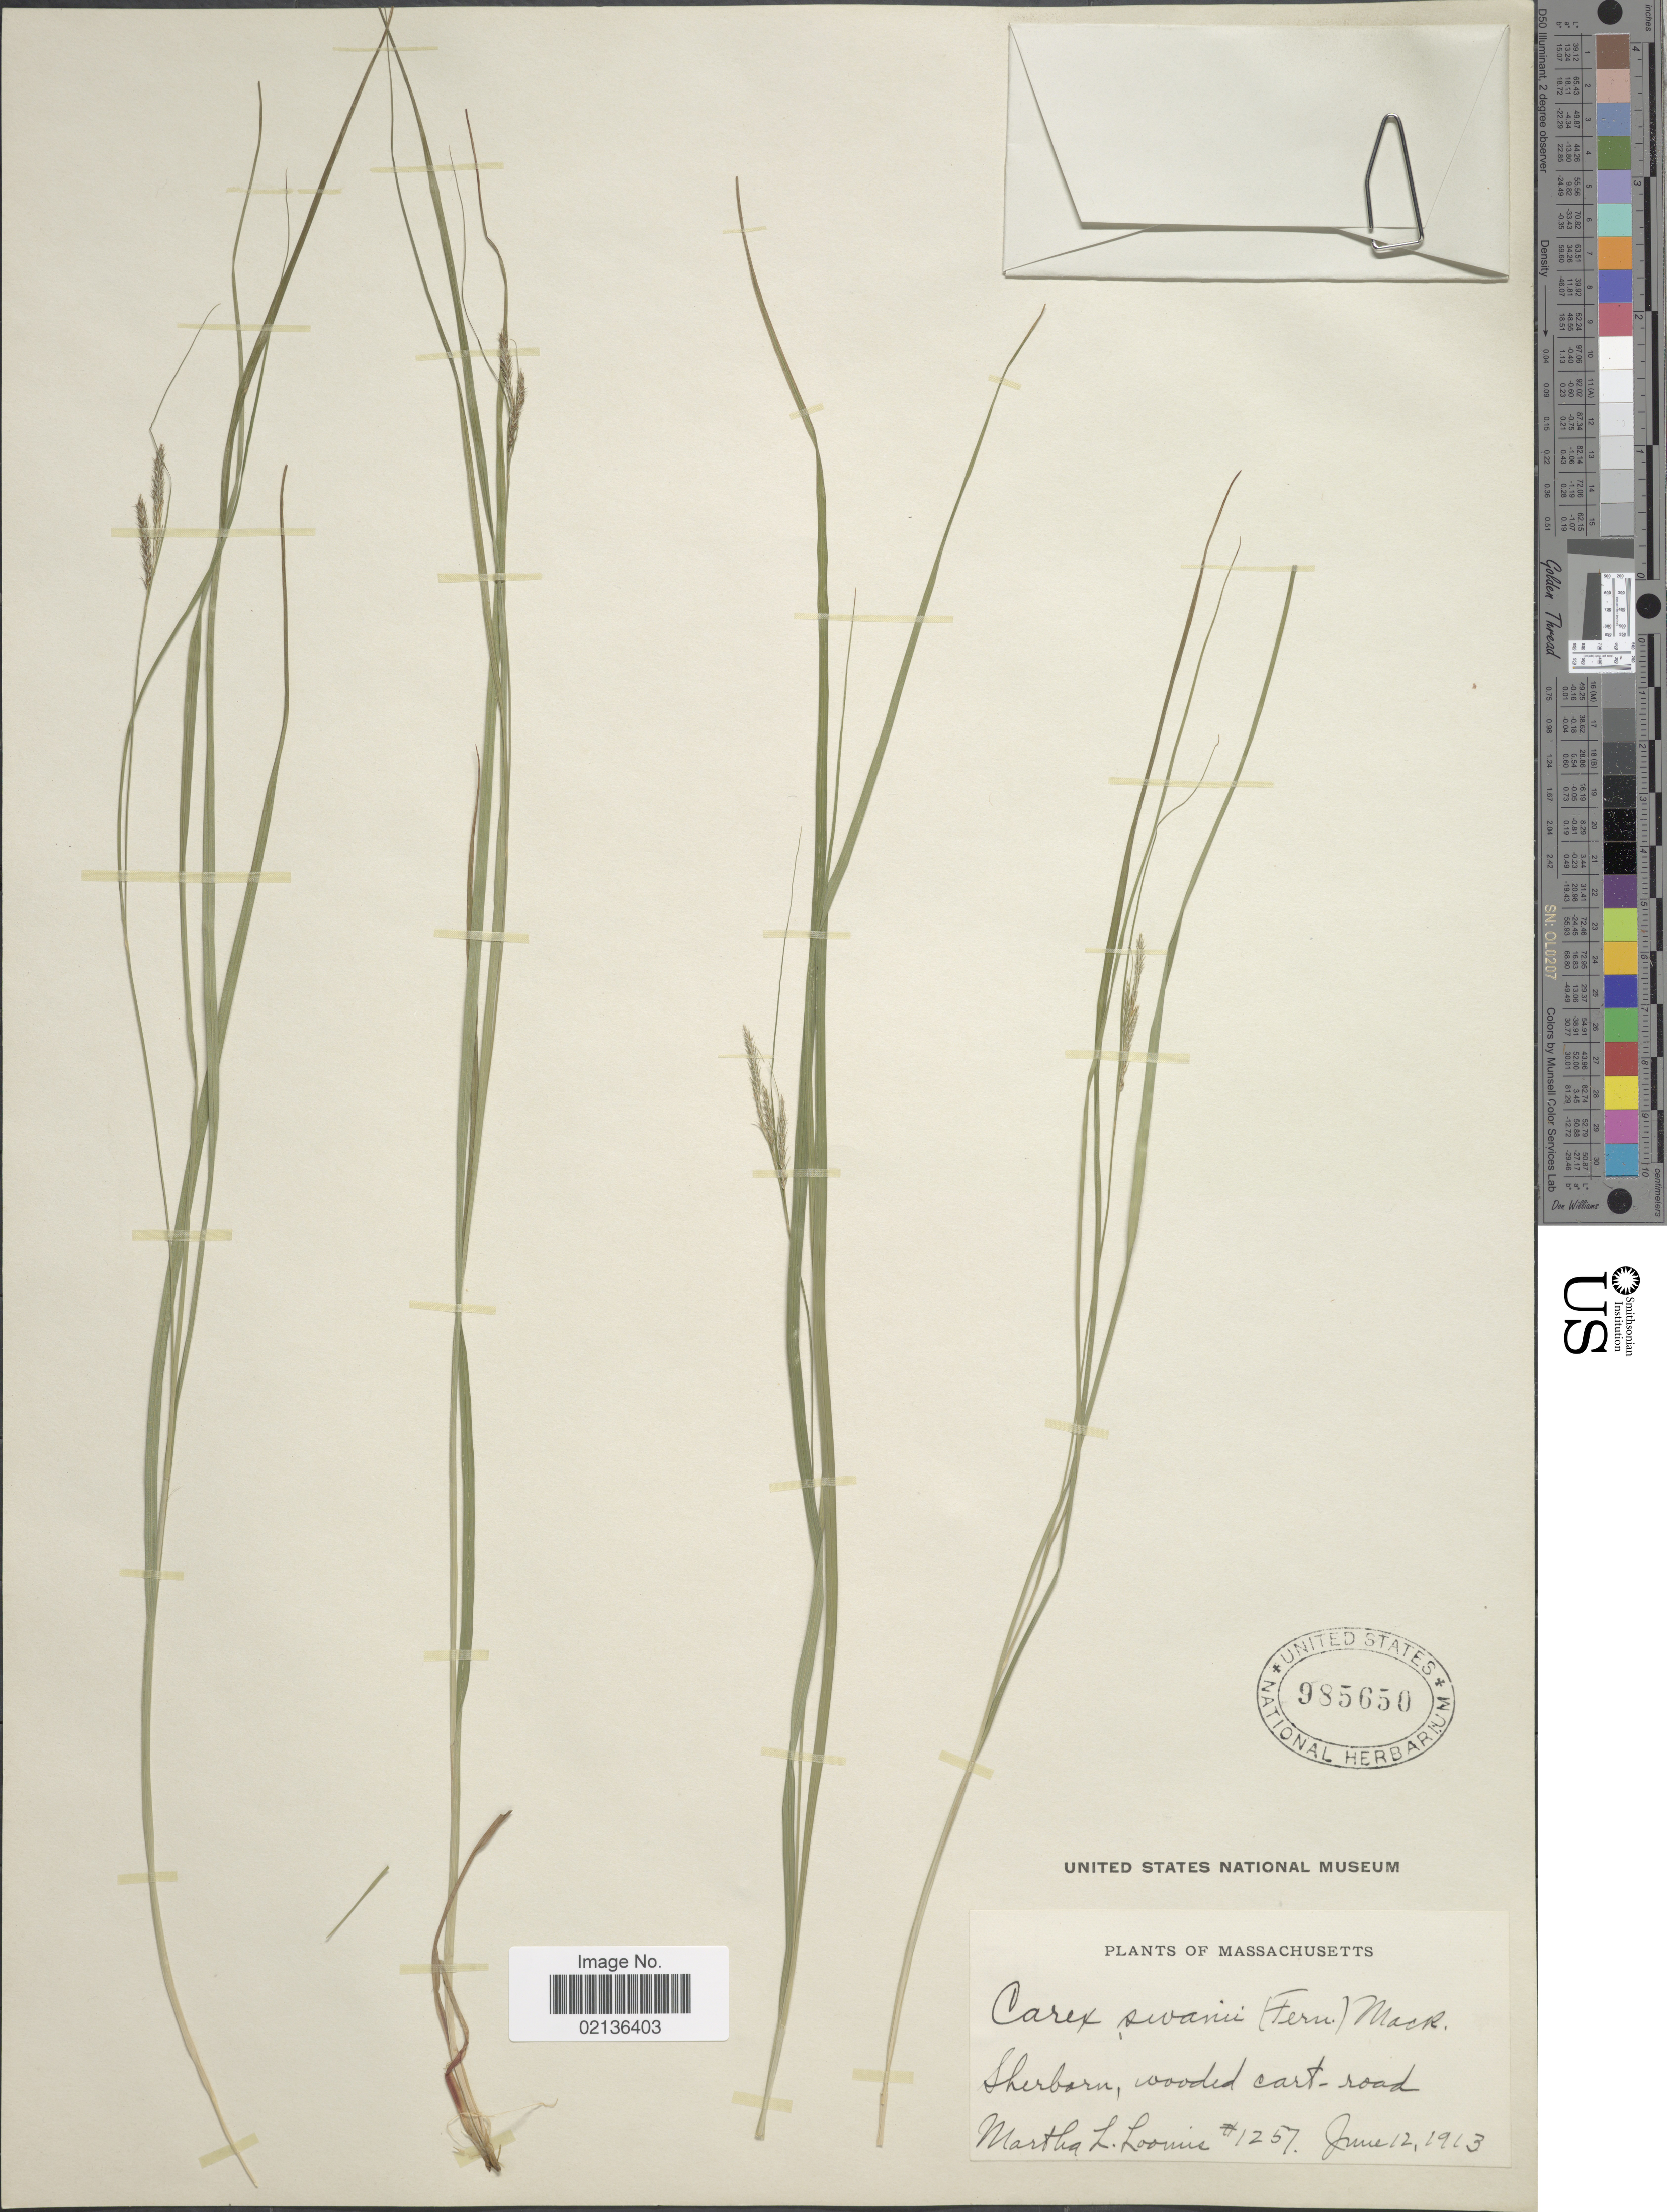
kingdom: Plantae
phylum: Tracheophyta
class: Liliopsida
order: Poales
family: Cyperaceae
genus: Carex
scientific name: Carex swanii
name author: (Fernald) Mack.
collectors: M. L. Loomis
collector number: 1257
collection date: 1913-06-12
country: United States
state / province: Massachusetts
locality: Sherborn, wooded cart-road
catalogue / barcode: US 985650